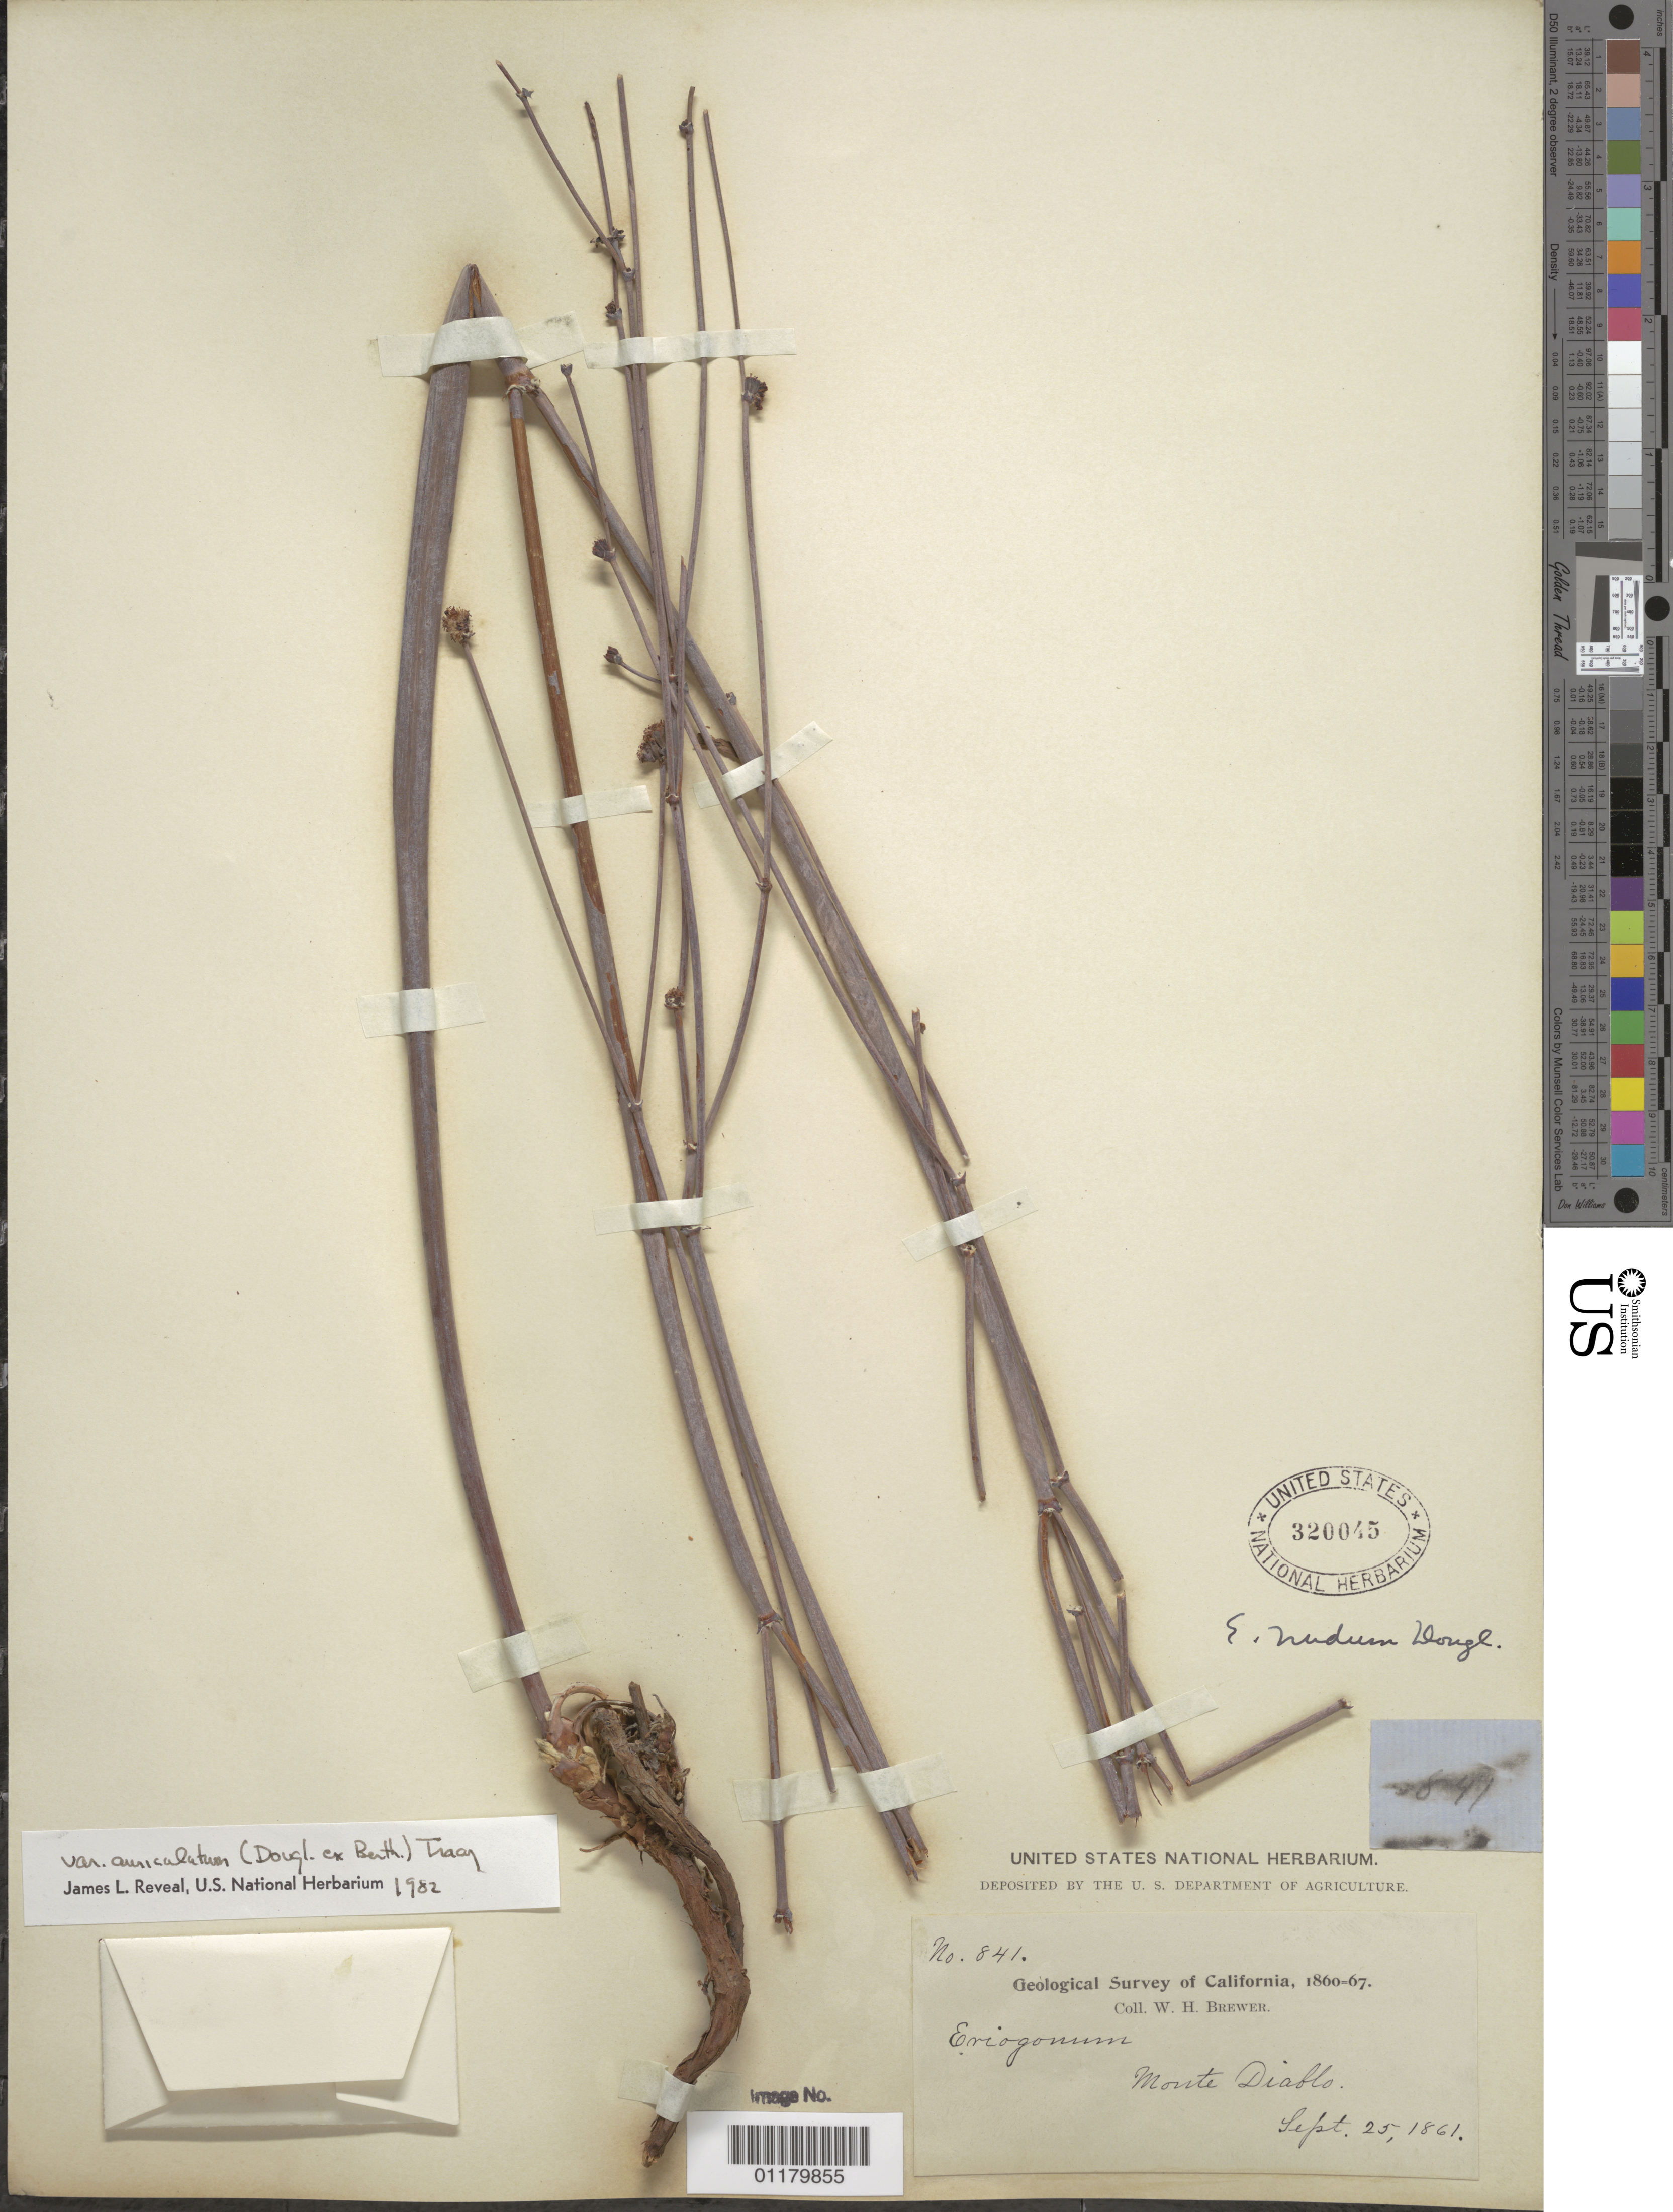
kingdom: Plantae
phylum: Tracheophyta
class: Magnoliopsida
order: Caryophyllales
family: Polygonaceae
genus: Eriogonum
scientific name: Eriogonum nudum var. auriculatum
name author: (Benth.) Tracy ex Jeps.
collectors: W. H. Brewer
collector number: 841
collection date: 1861-09-25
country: United States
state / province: California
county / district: Contra Costa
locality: Monte Diablo.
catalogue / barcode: US 320045